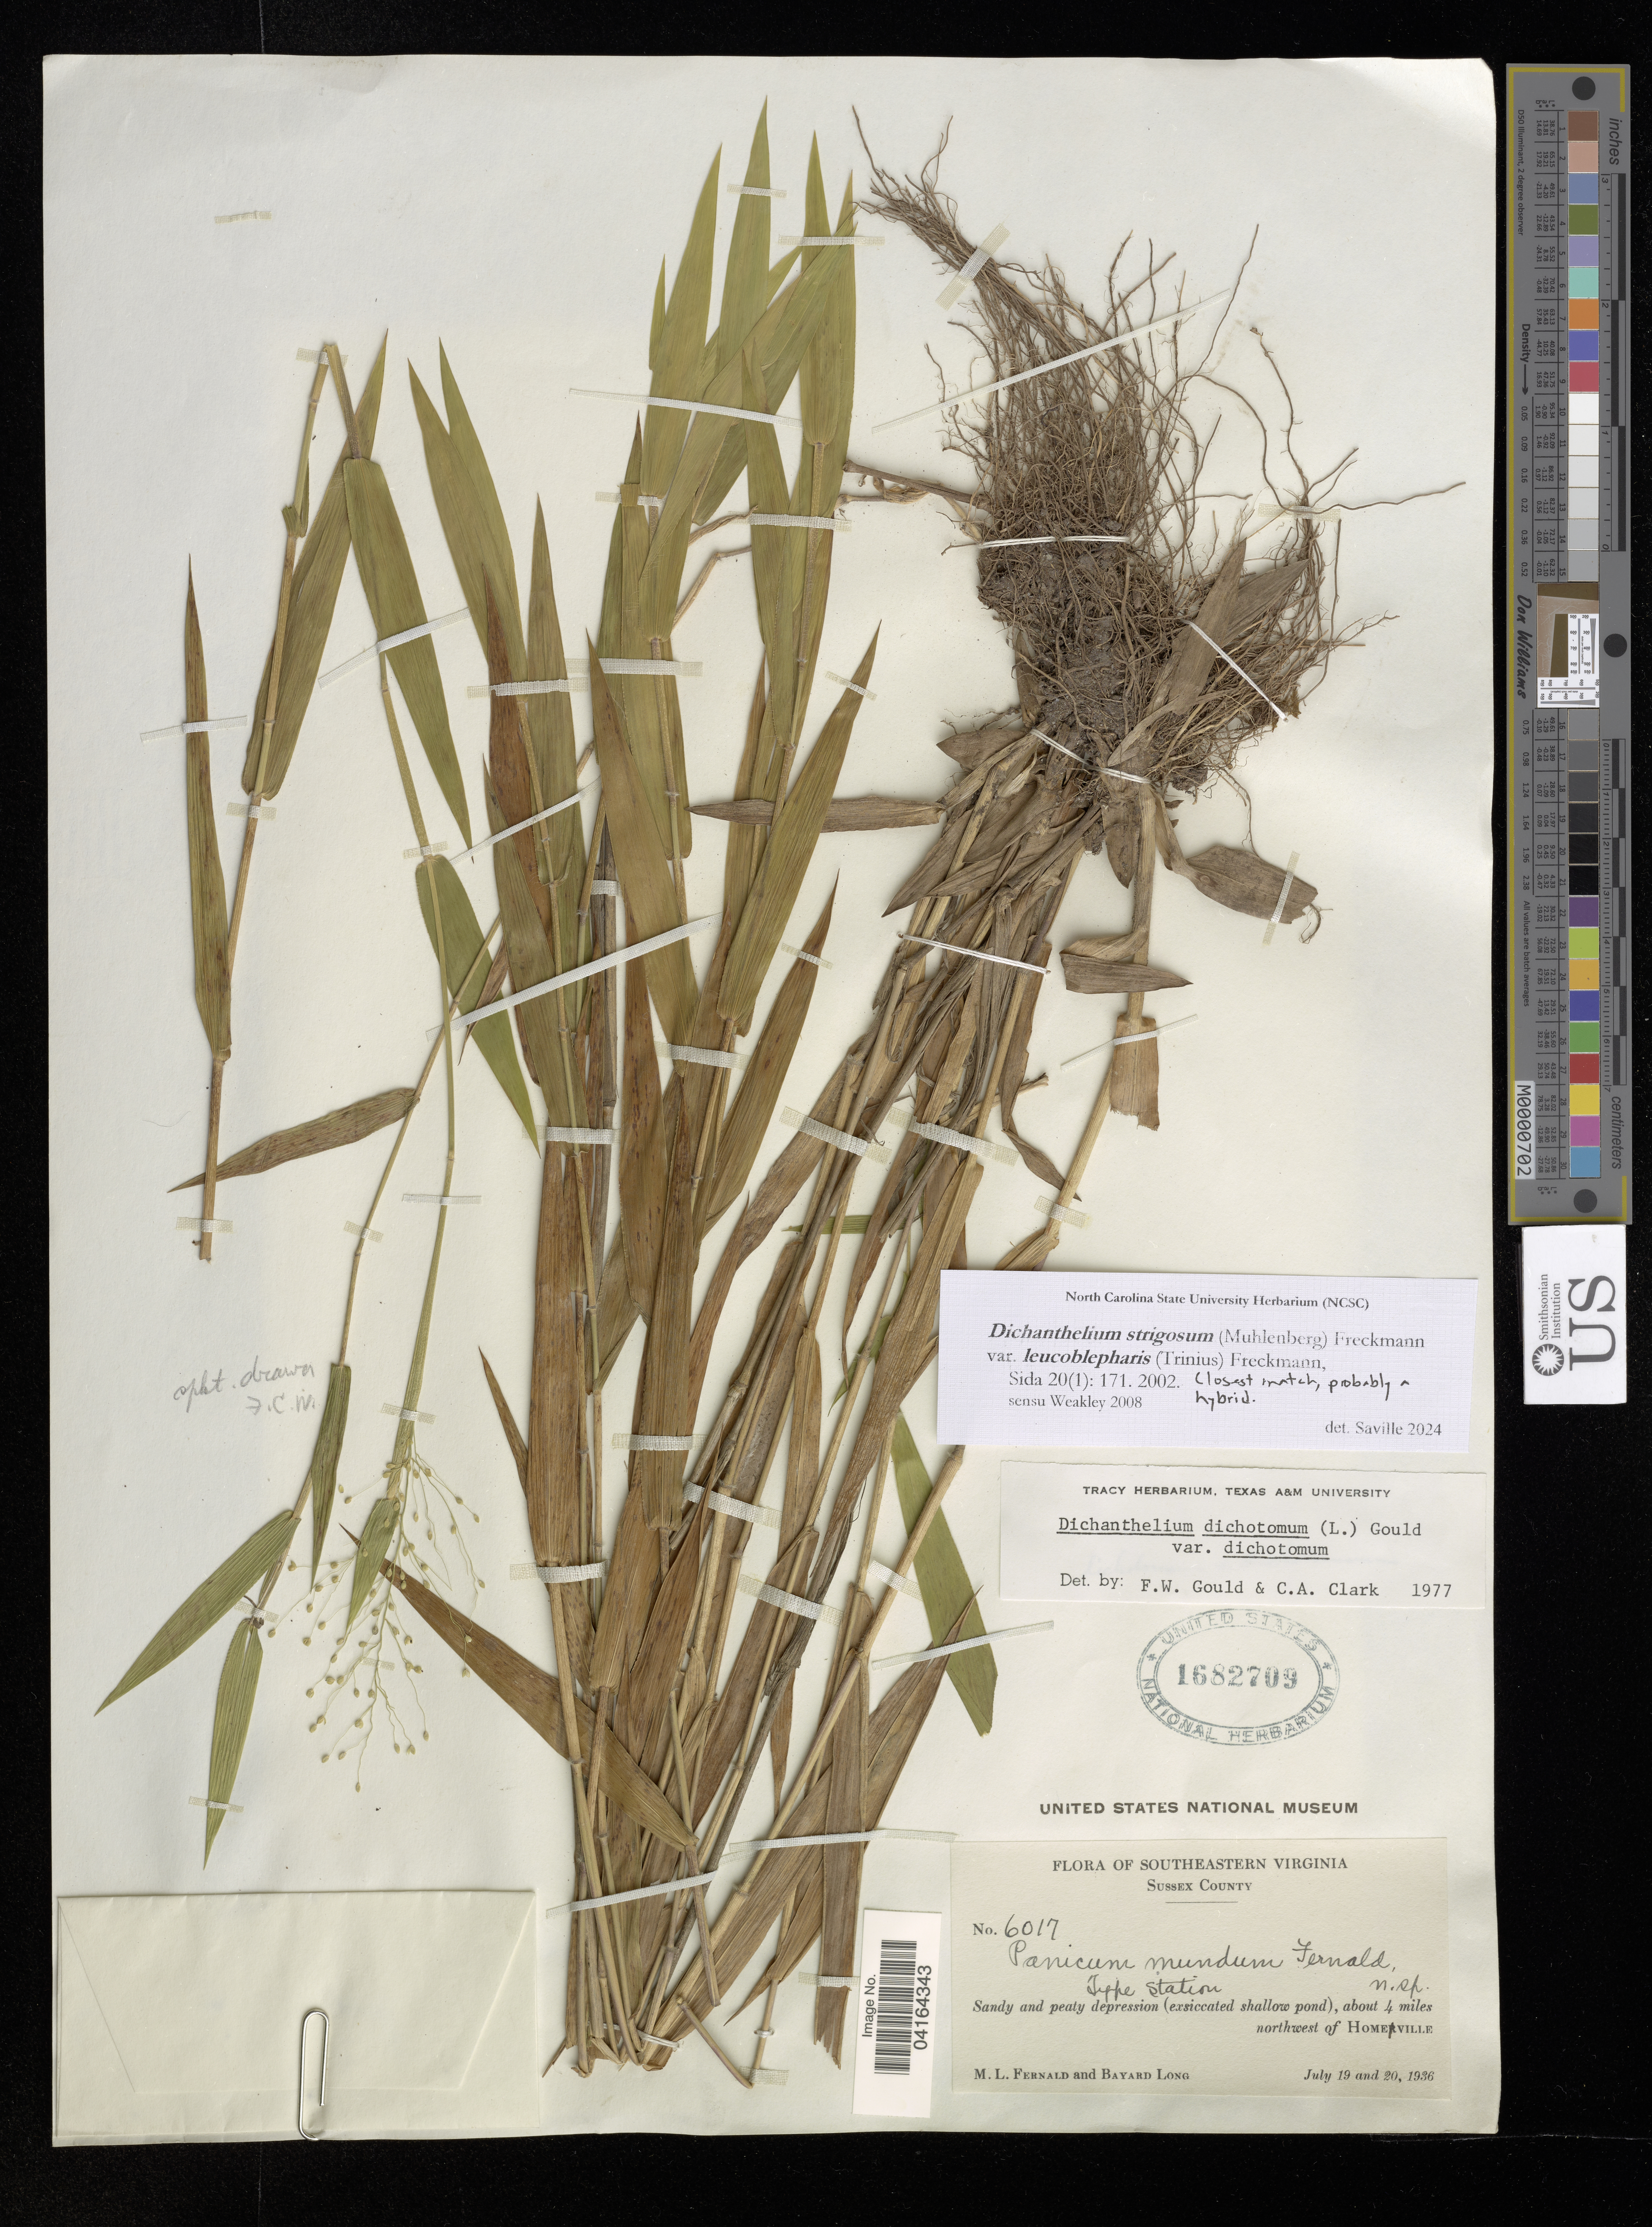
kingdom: Plantae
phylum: Tracheophyta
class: Liliopsida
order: Poales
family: Poaceae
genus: Dichanthelium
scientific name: Dichanthelium strigosum var. leucoblepharis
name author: (Trin.) Freckmann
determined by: Saville, A. C., (NCSC), North Carolina State University (UNITED STATES)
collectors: M. L. Fernald & B. Long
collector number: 6017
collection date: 1936-07-19/1936-07-20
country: United States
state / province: Virginia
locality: Southeastern Virginia. Sussex County. About 4 miles northwest of Homeville.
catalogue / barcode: US 1682709